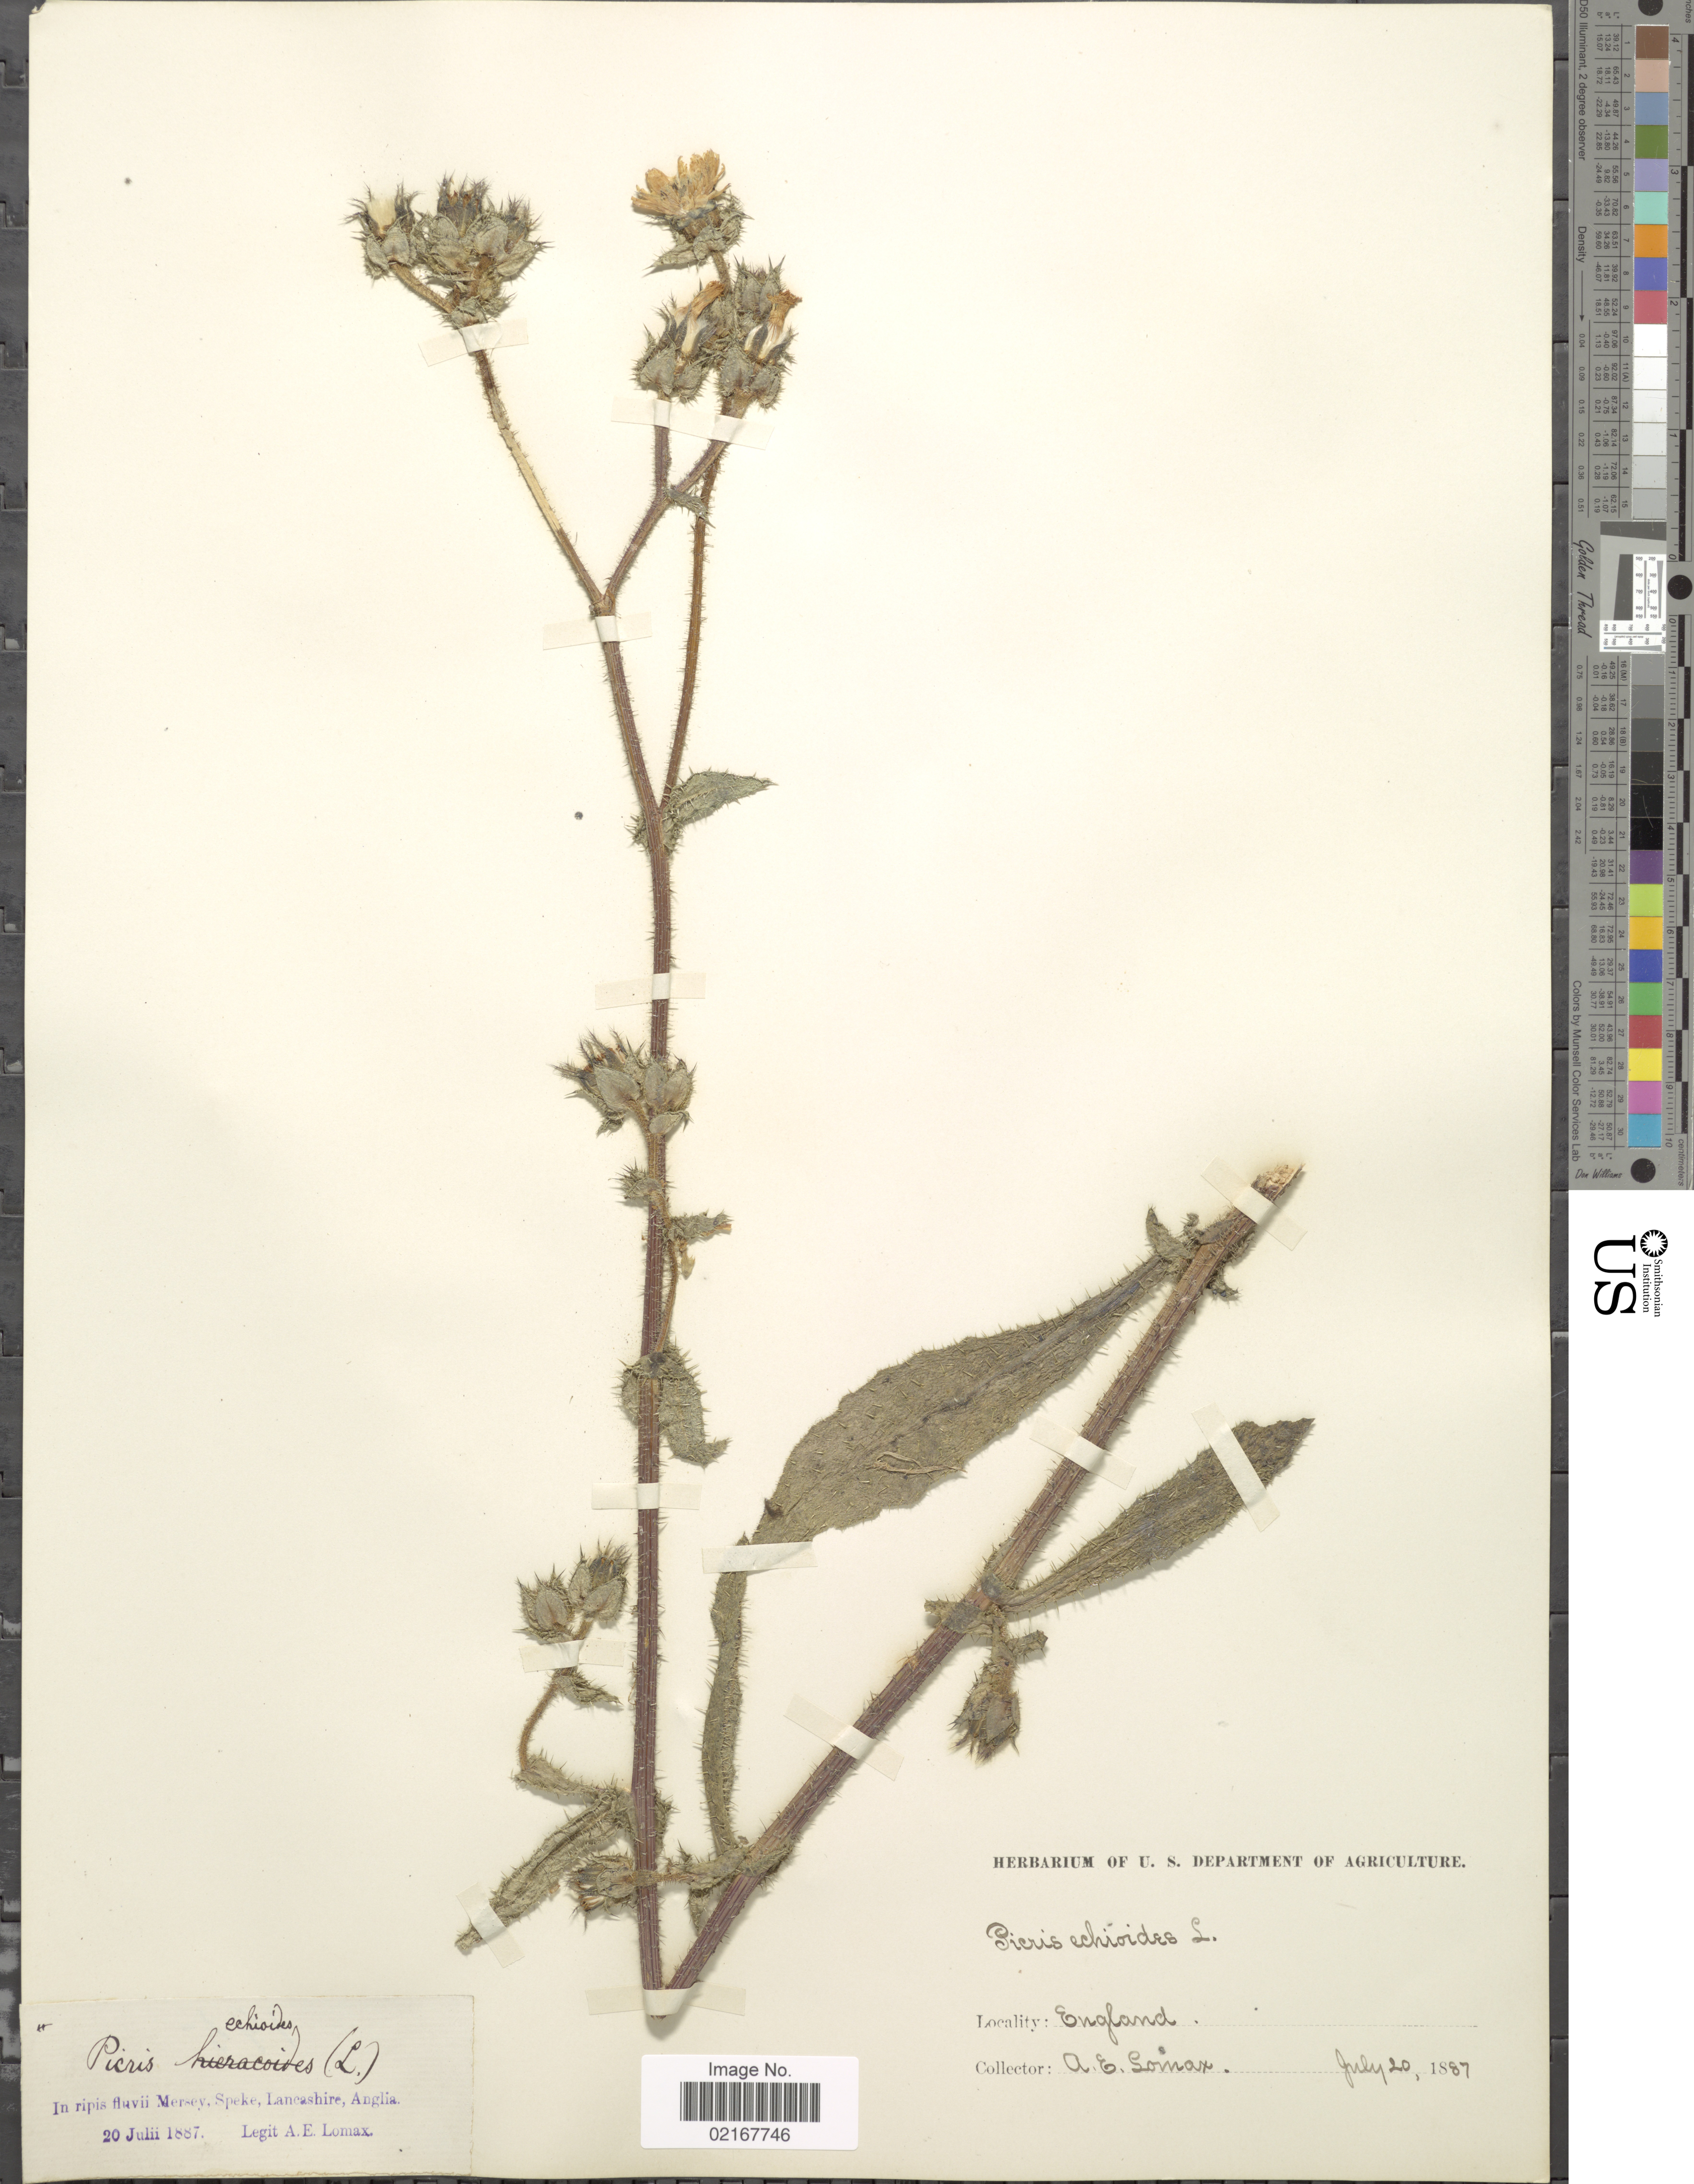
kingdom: Plantae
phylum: Tracheophyta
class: Magnoliopsida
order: Asterales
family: Asteraceae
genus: Helminthotheca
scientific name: Helminthotheca echioides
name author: (L.) Holub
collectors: A. Lomax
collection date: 1887-07-20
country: United Kingdom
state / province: England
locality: Ripis fluvii Mersey, Speke, Lancashire, Anglia